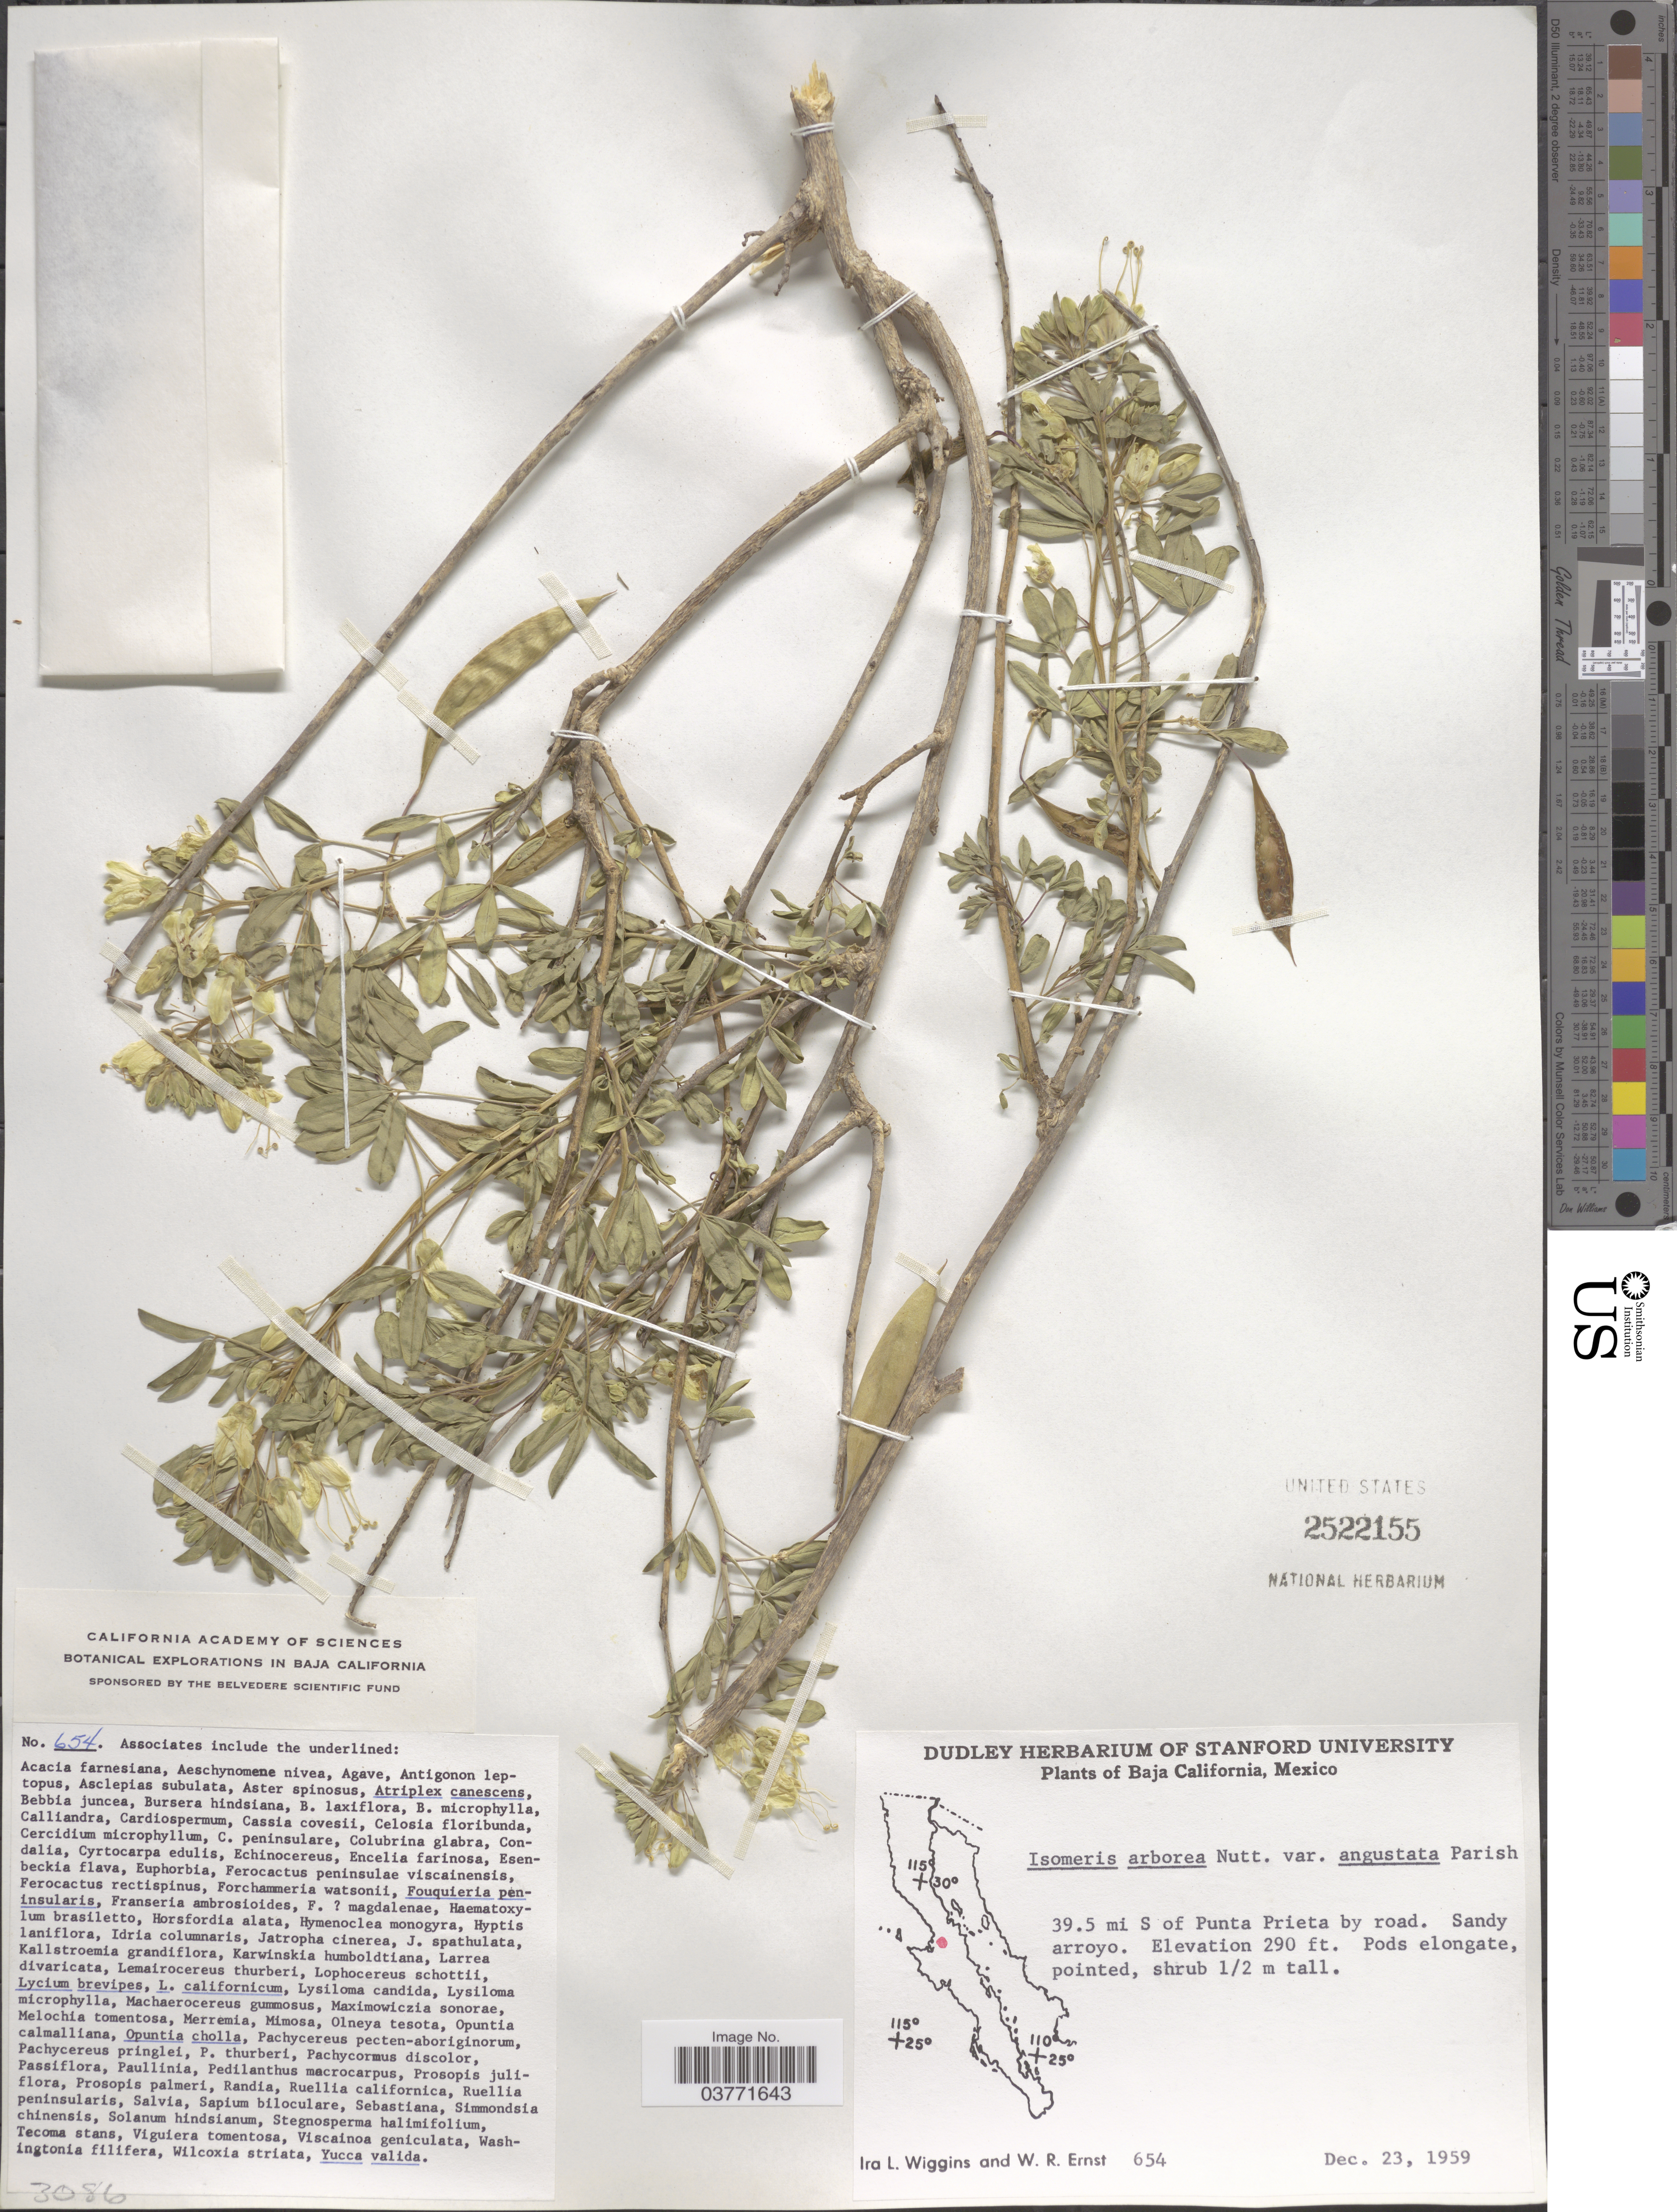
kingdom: Plantae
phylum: Tracheophyta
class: Magnoliopsida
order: Brassicales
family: Cleomaceae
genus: Cleomella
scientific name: Cleomella arborea var. angustata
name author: (Parish) Roalson & J.C. Hall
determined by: Strong, Mark T., (BOT), Smithsonian Institution - National Museum of Natural History (UNITED STATES)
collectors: I. L. Wiggins & W. R. Ernst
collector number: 654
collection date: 1959-12-23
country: Mexico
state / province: Baja California Norte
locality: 39.5 mi S of Punta Prieta by road.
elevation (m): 88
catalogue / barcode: US 2522155